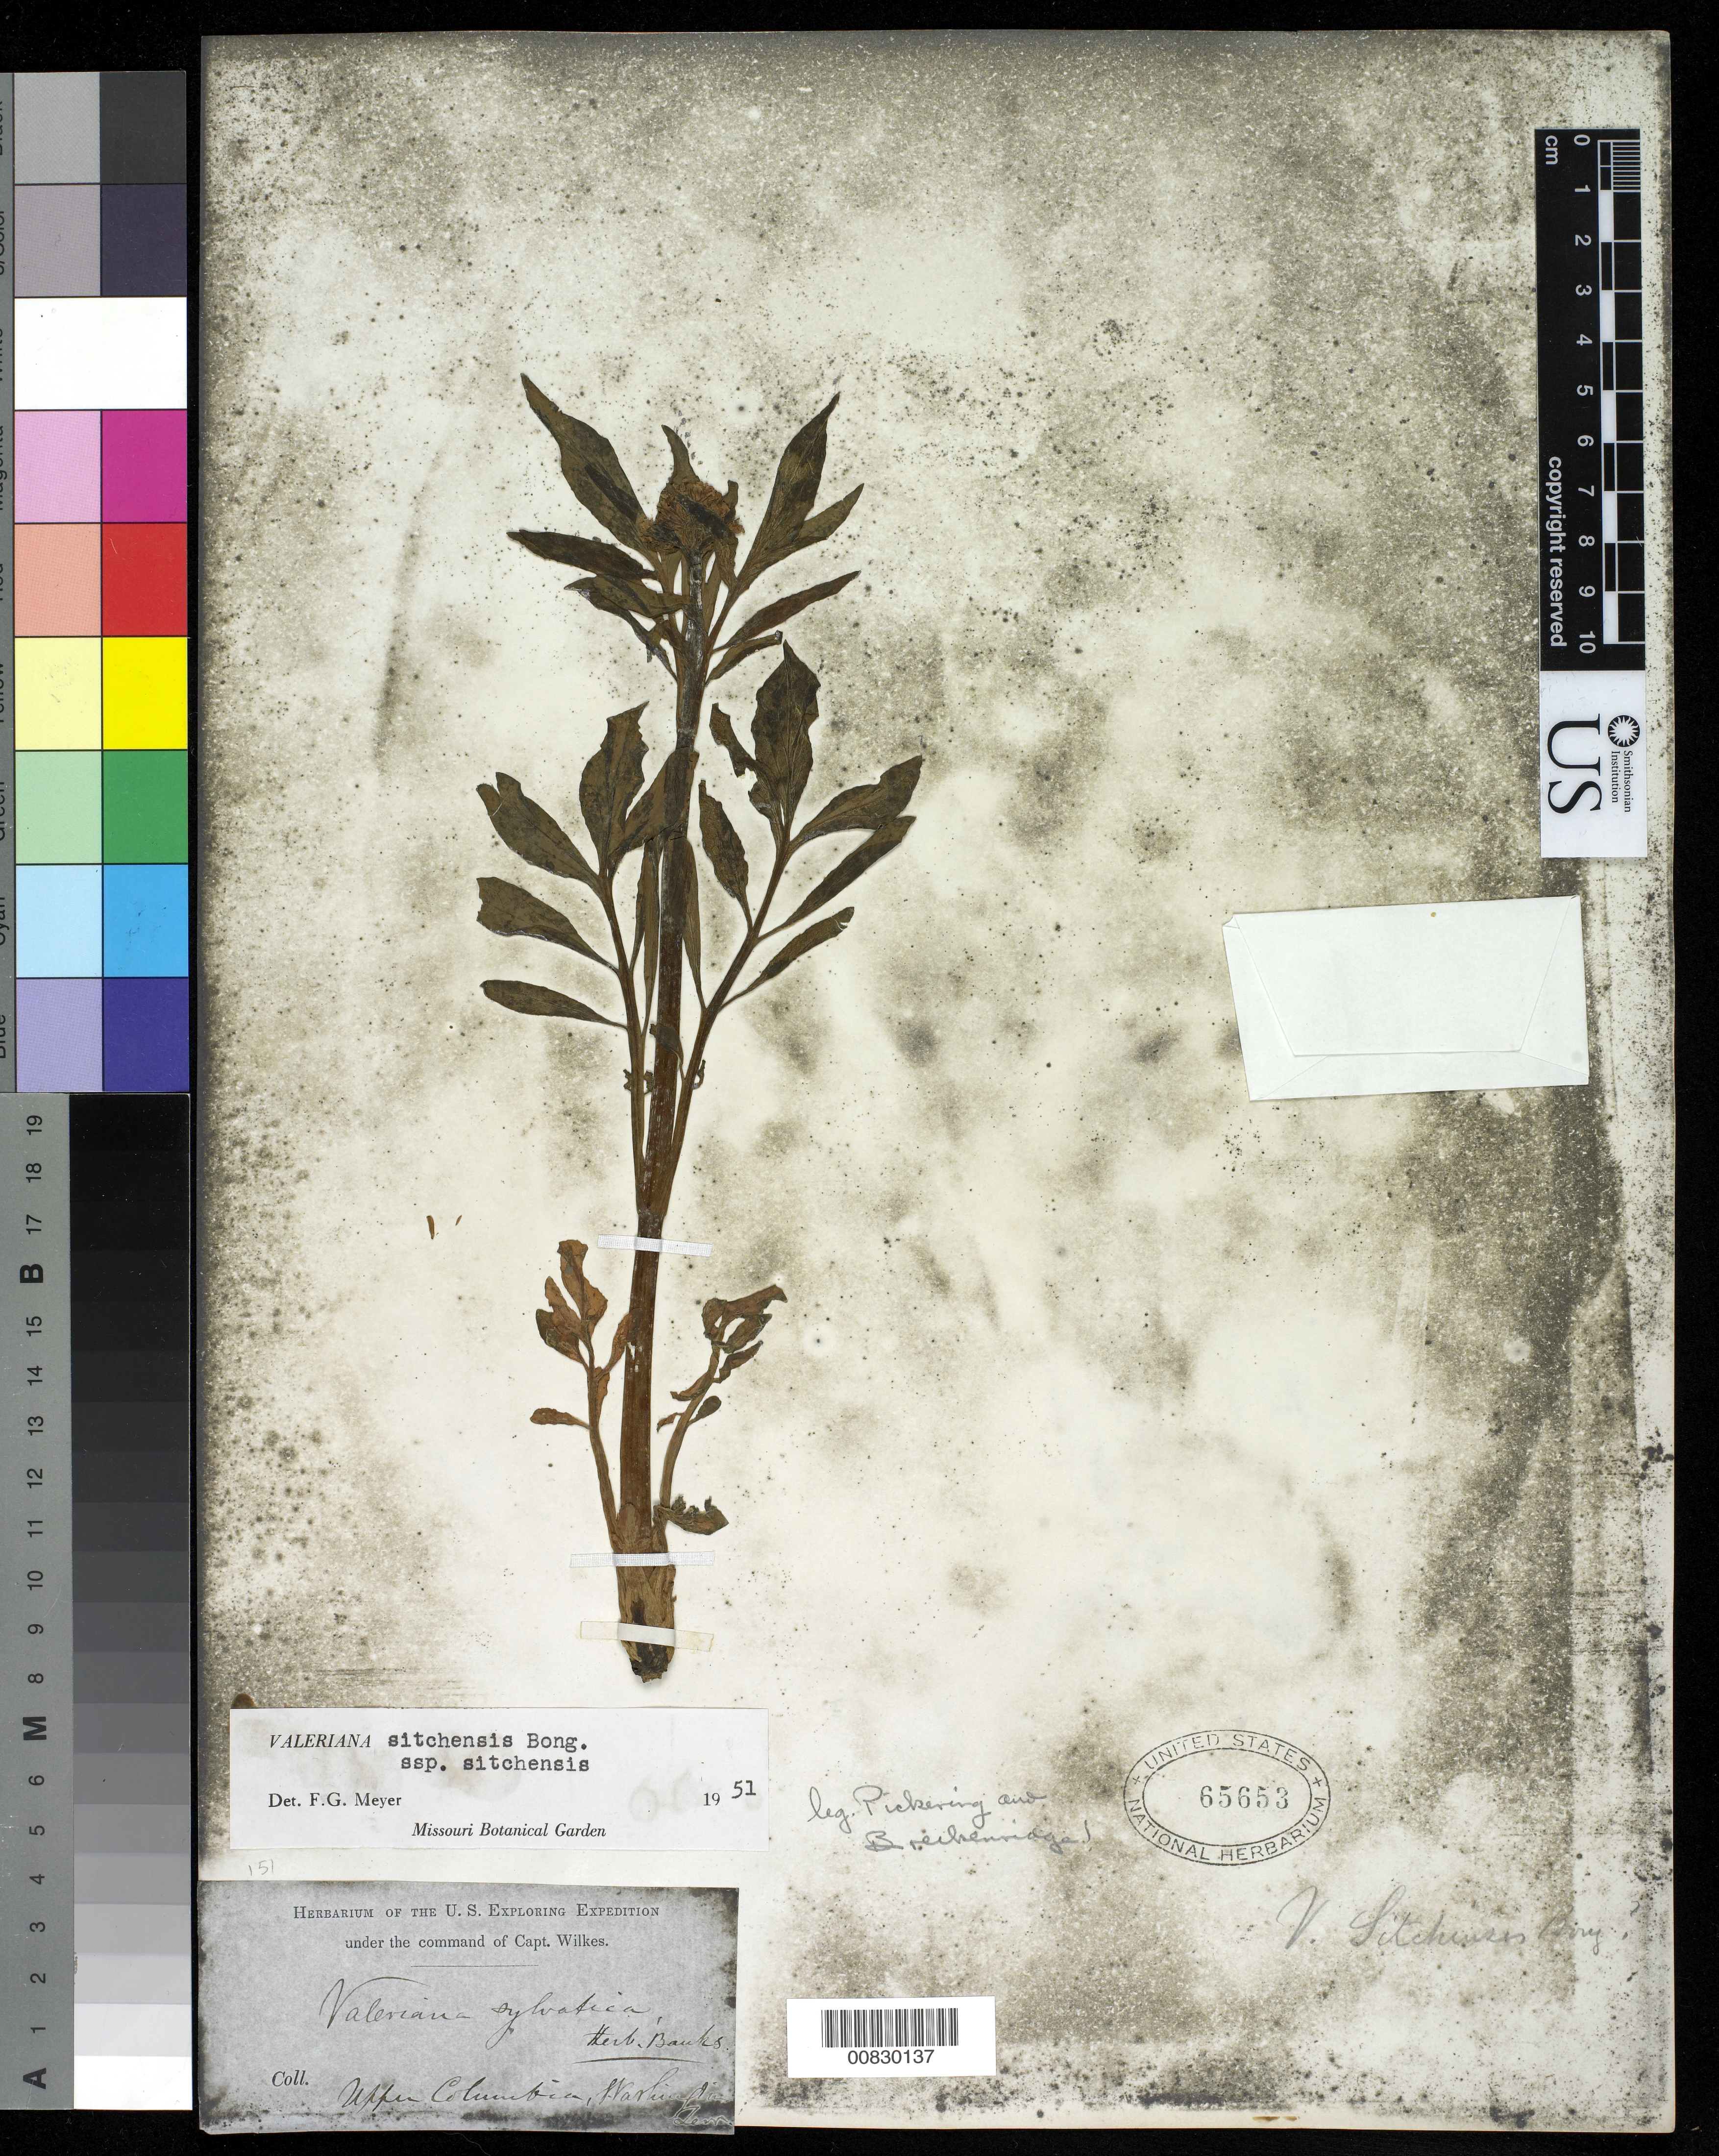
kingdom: Plantae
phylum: Tracheophyta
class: Magnoliopsida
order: Dipsacales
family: Caprifoliaceae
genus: Valeriana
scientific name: Valeriana sitchensis subsp. sitchensis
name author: Bong.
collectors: Wilkes Explor. Exped.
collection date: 1838/1842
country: United States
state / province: Washington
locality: Upper Columbia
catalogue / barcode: US 65653